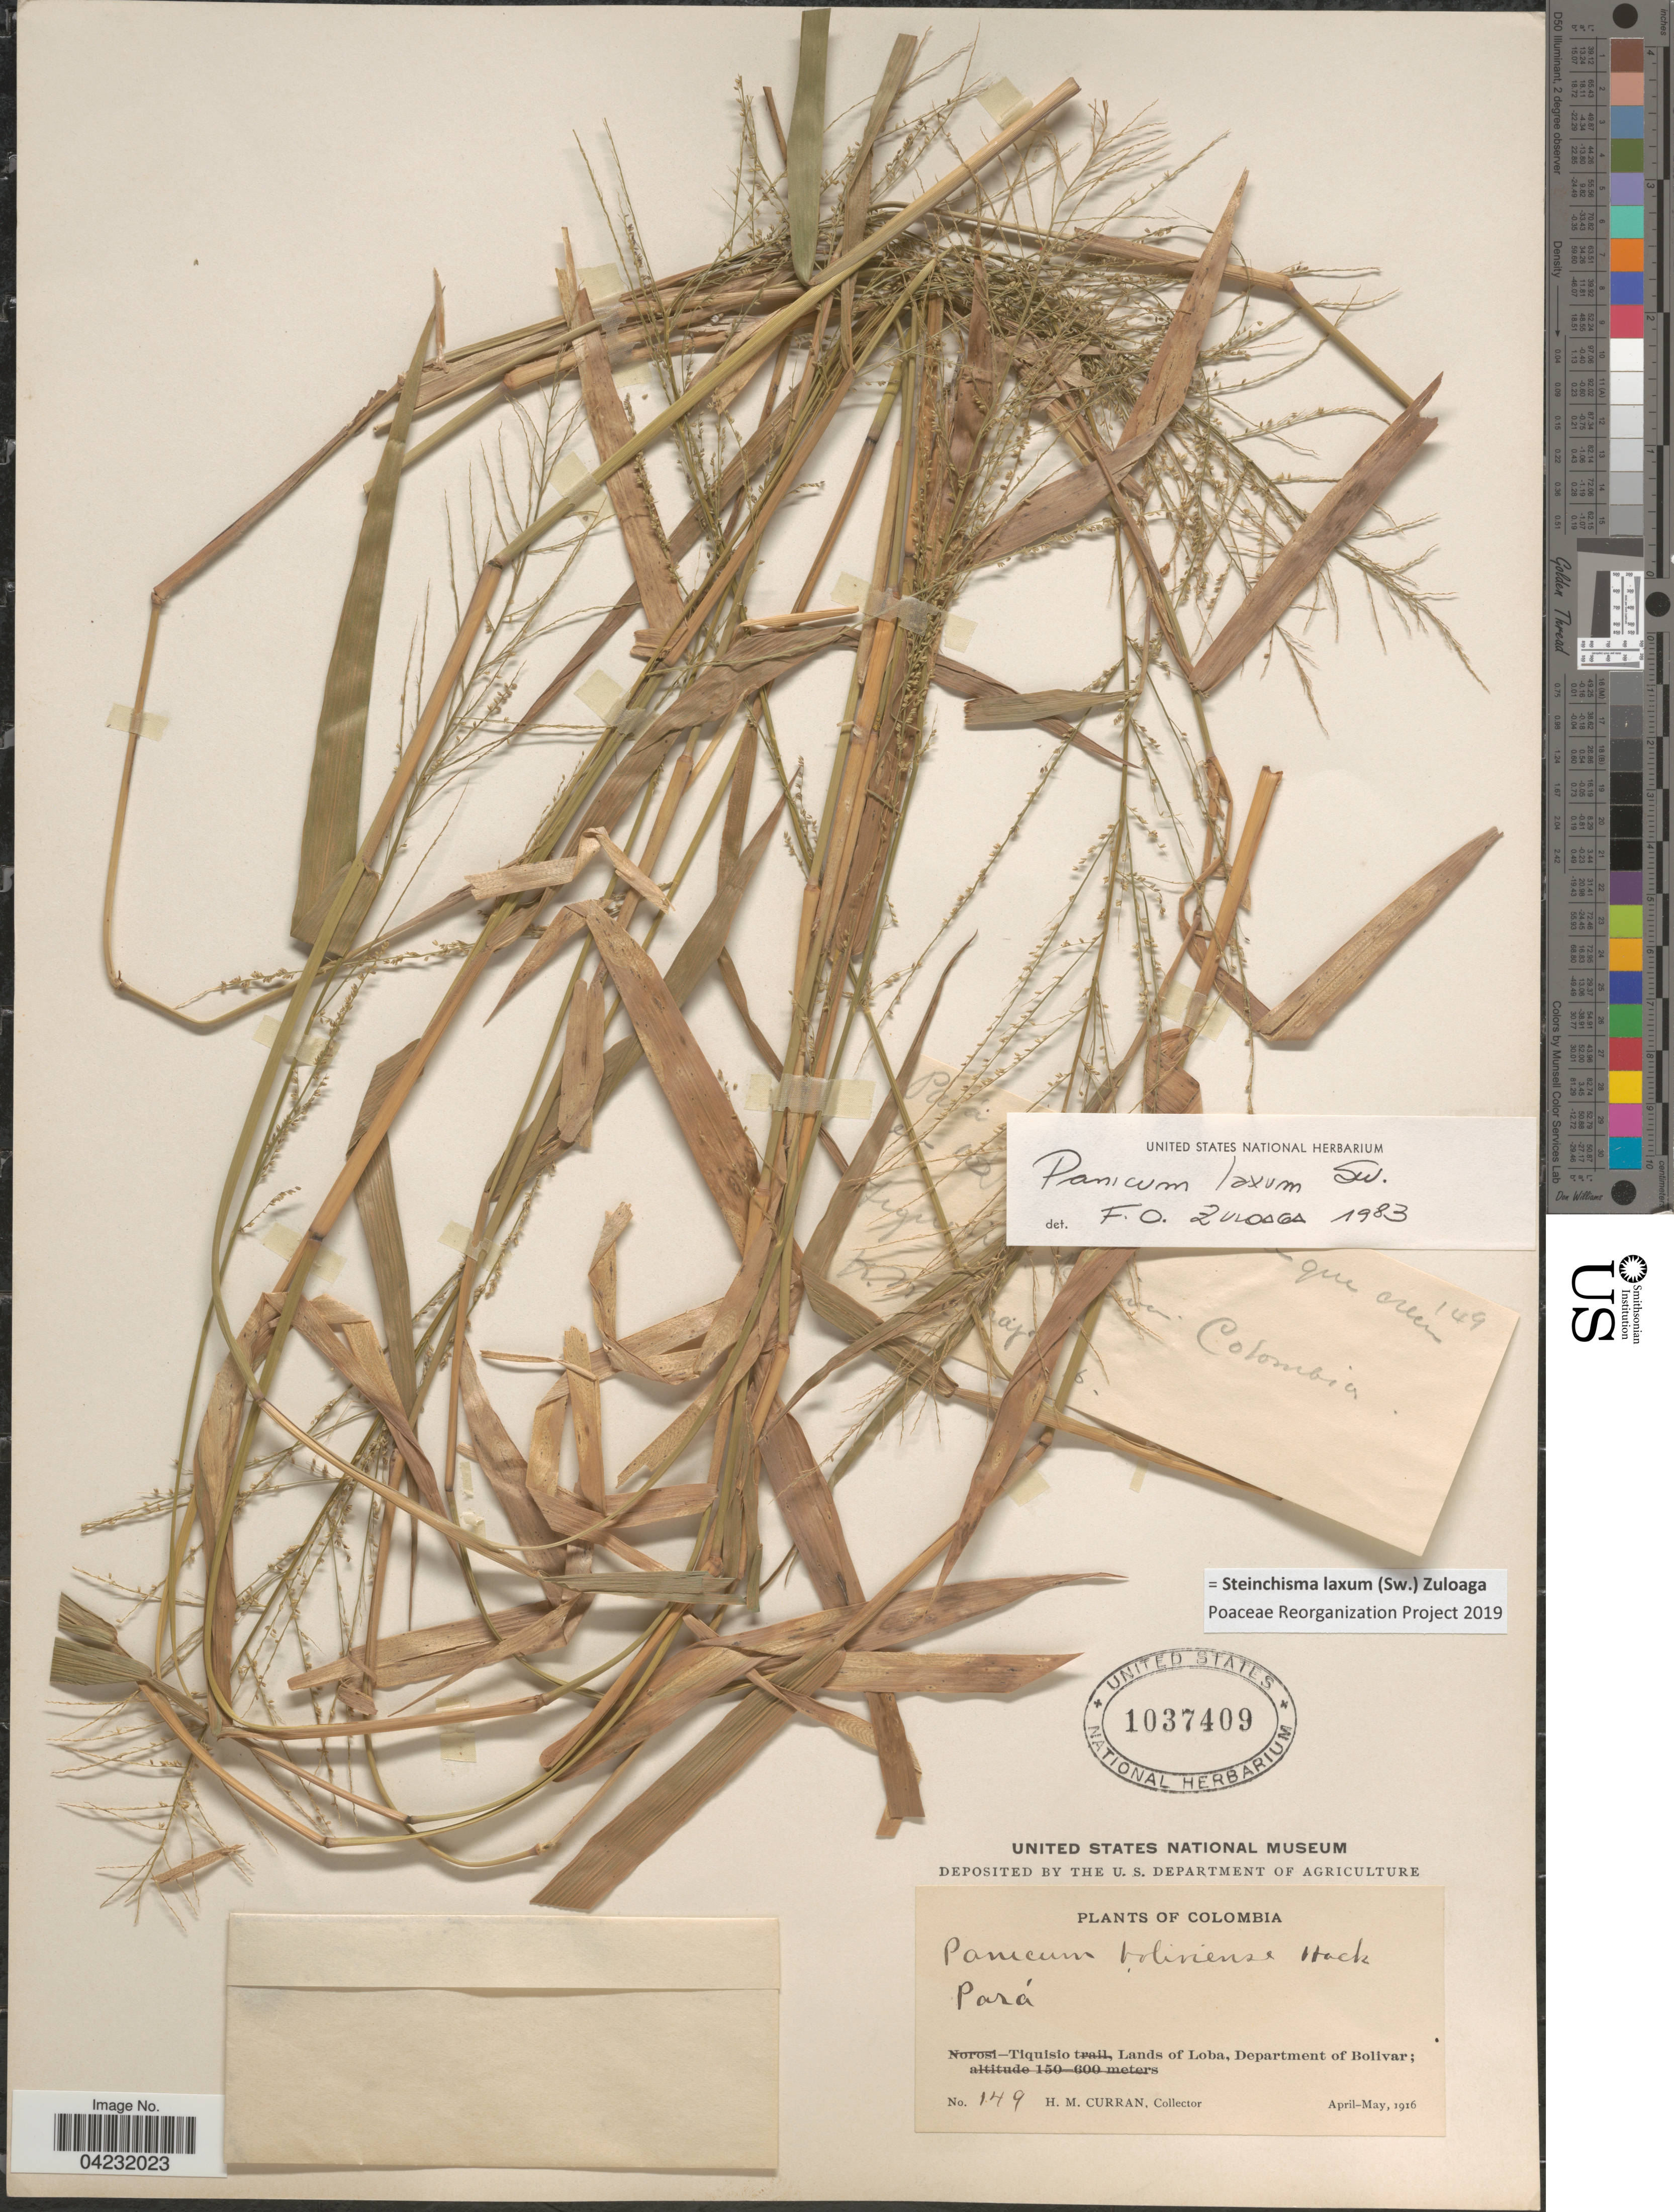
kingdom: Plantae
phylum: Tracheophyta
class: Liliopsida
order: Poales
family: Poaceae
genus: Steinchisma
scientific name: Steinchisma laxum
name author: (Sw.) Zuloaga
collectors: H. M. Curran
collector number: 149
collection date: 1916-04/1916-05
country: Colombia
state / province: Bolívar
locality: Pará. Tiquisio, Lands of Lobam Department of Bolivar.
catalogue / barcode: US 1037409